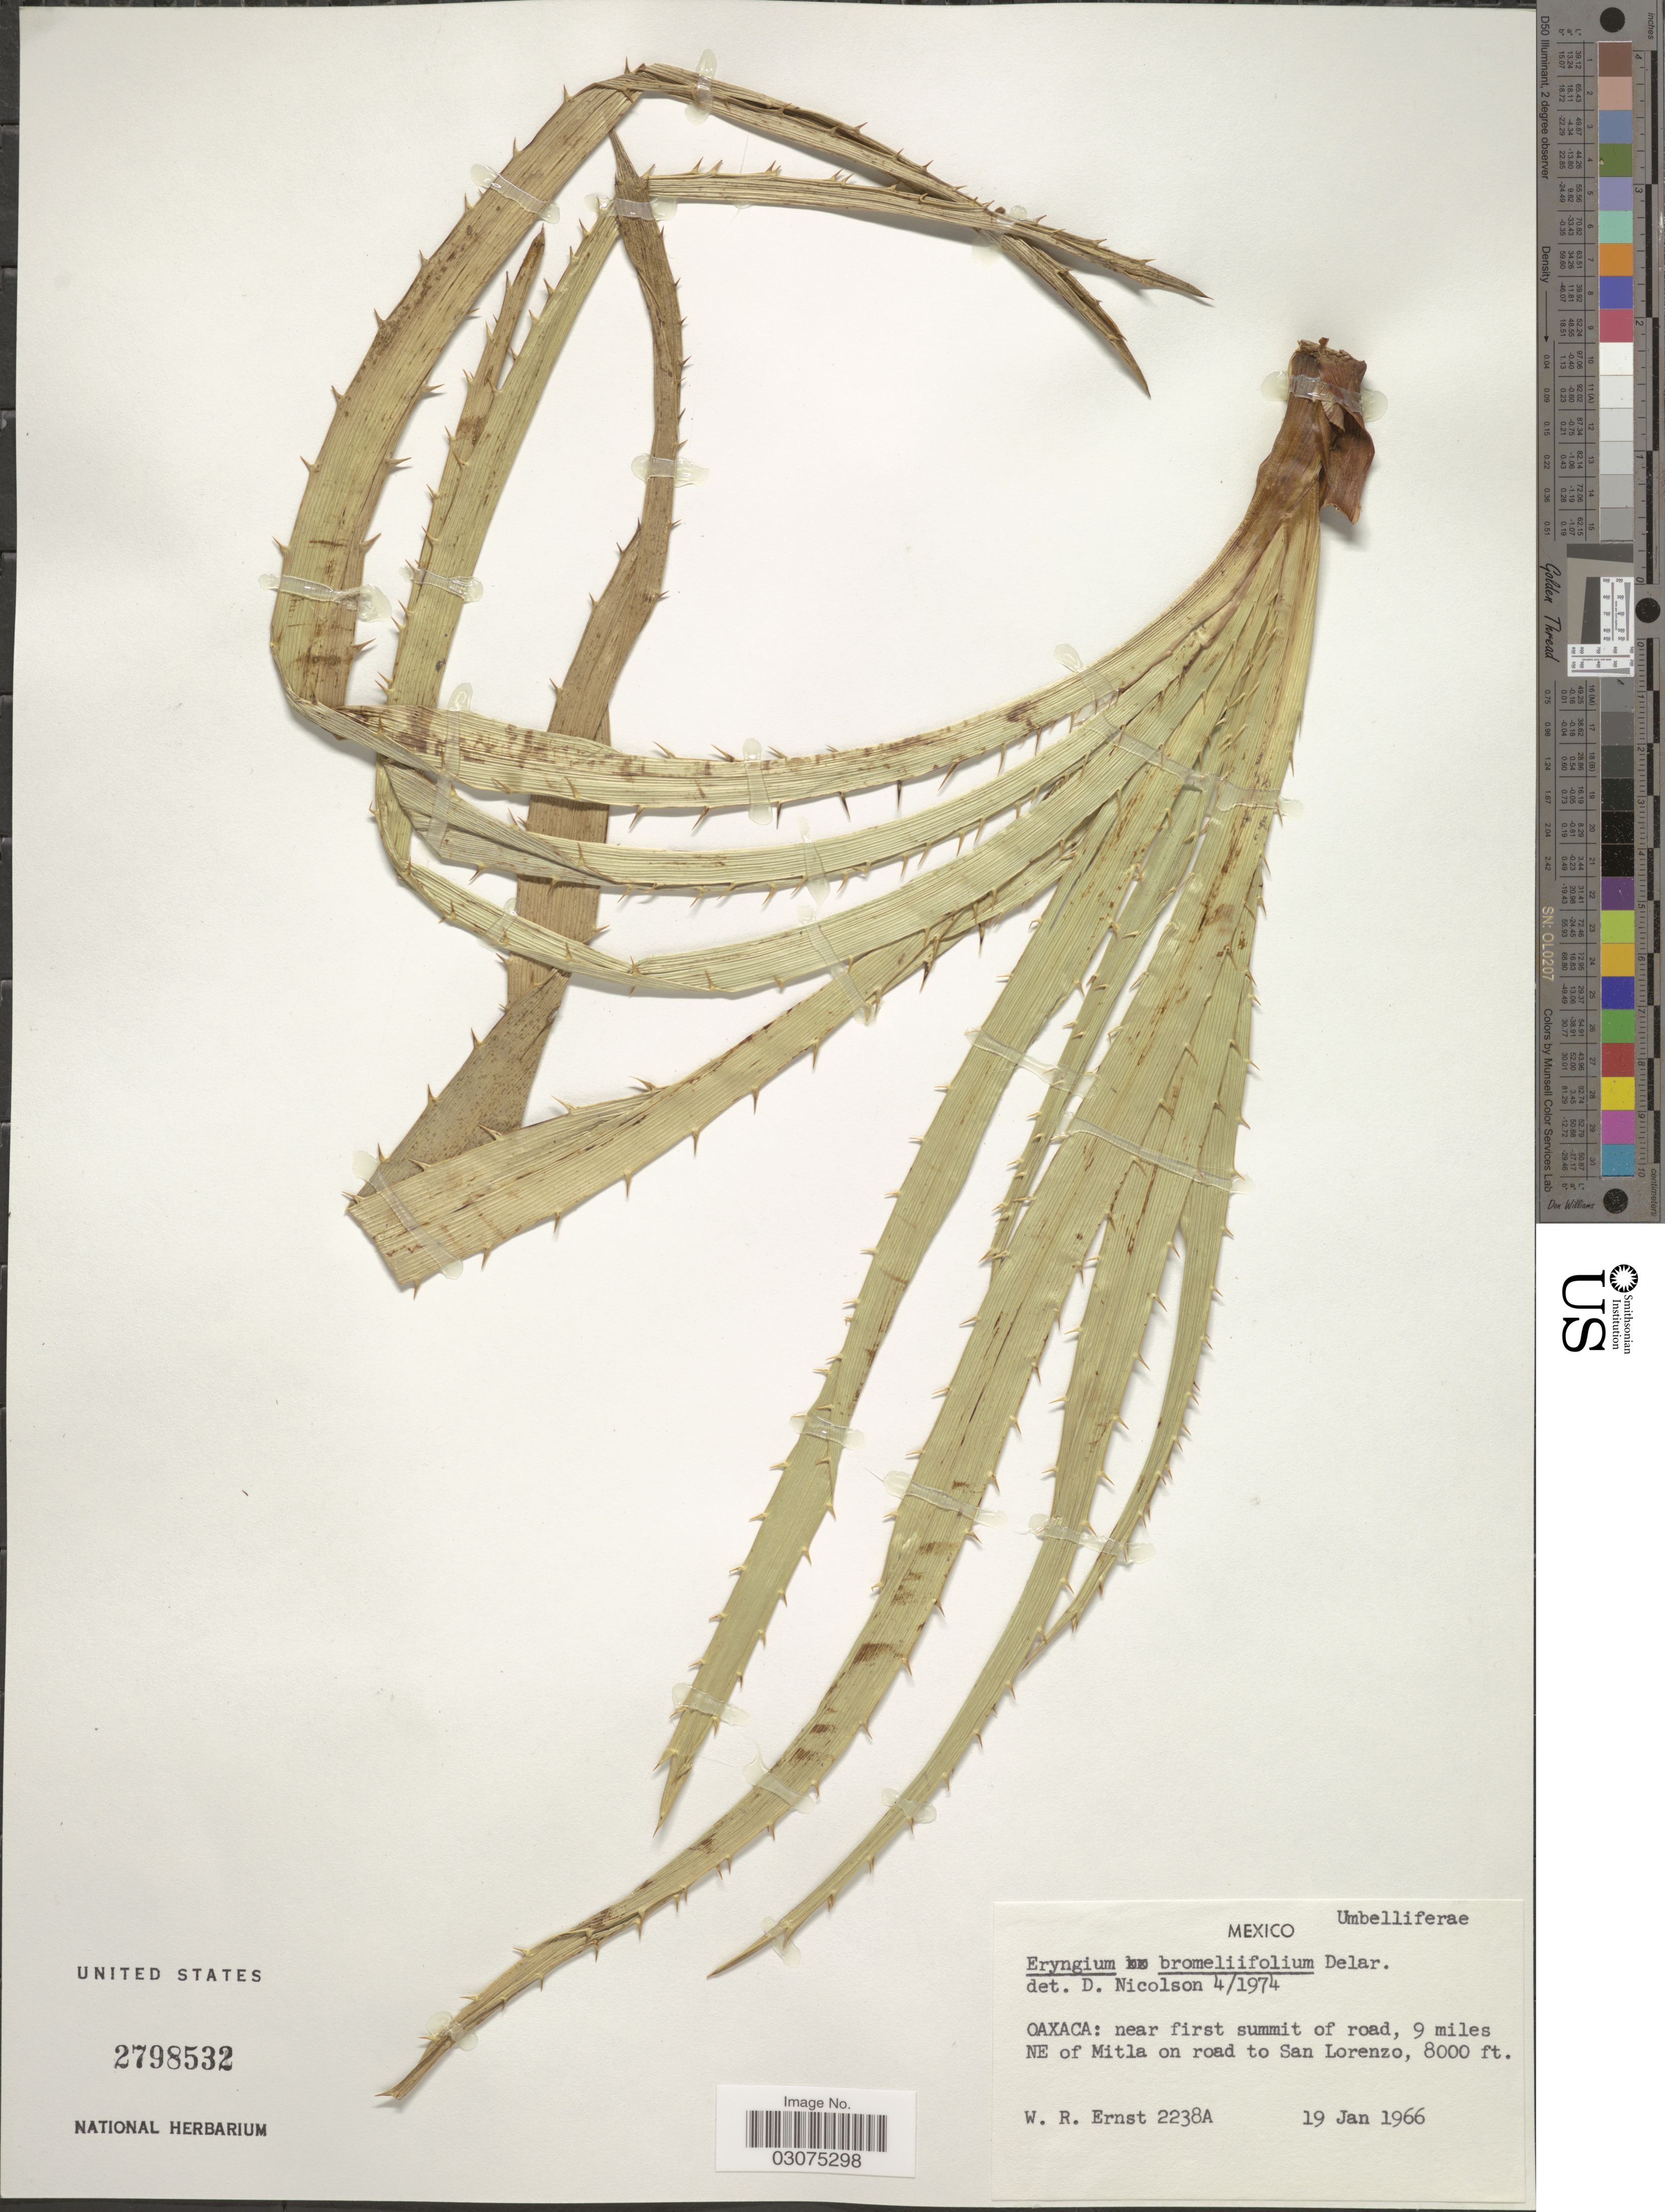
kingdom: Plantae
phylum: Tracheophyta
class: Magnoliopsida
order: Apiales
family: Apiaceae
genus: Eryngium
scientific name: Eryngium bromeliifolium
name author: F. Delaroche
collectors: W. R. Ernst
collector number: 2238A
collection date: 1966-01-19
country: Mexico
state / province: Oaxaca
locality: Near first summit of road, 9 miles NE of Mitla on road to San Lorenzo.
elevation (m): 2438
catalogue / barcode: US 2798532